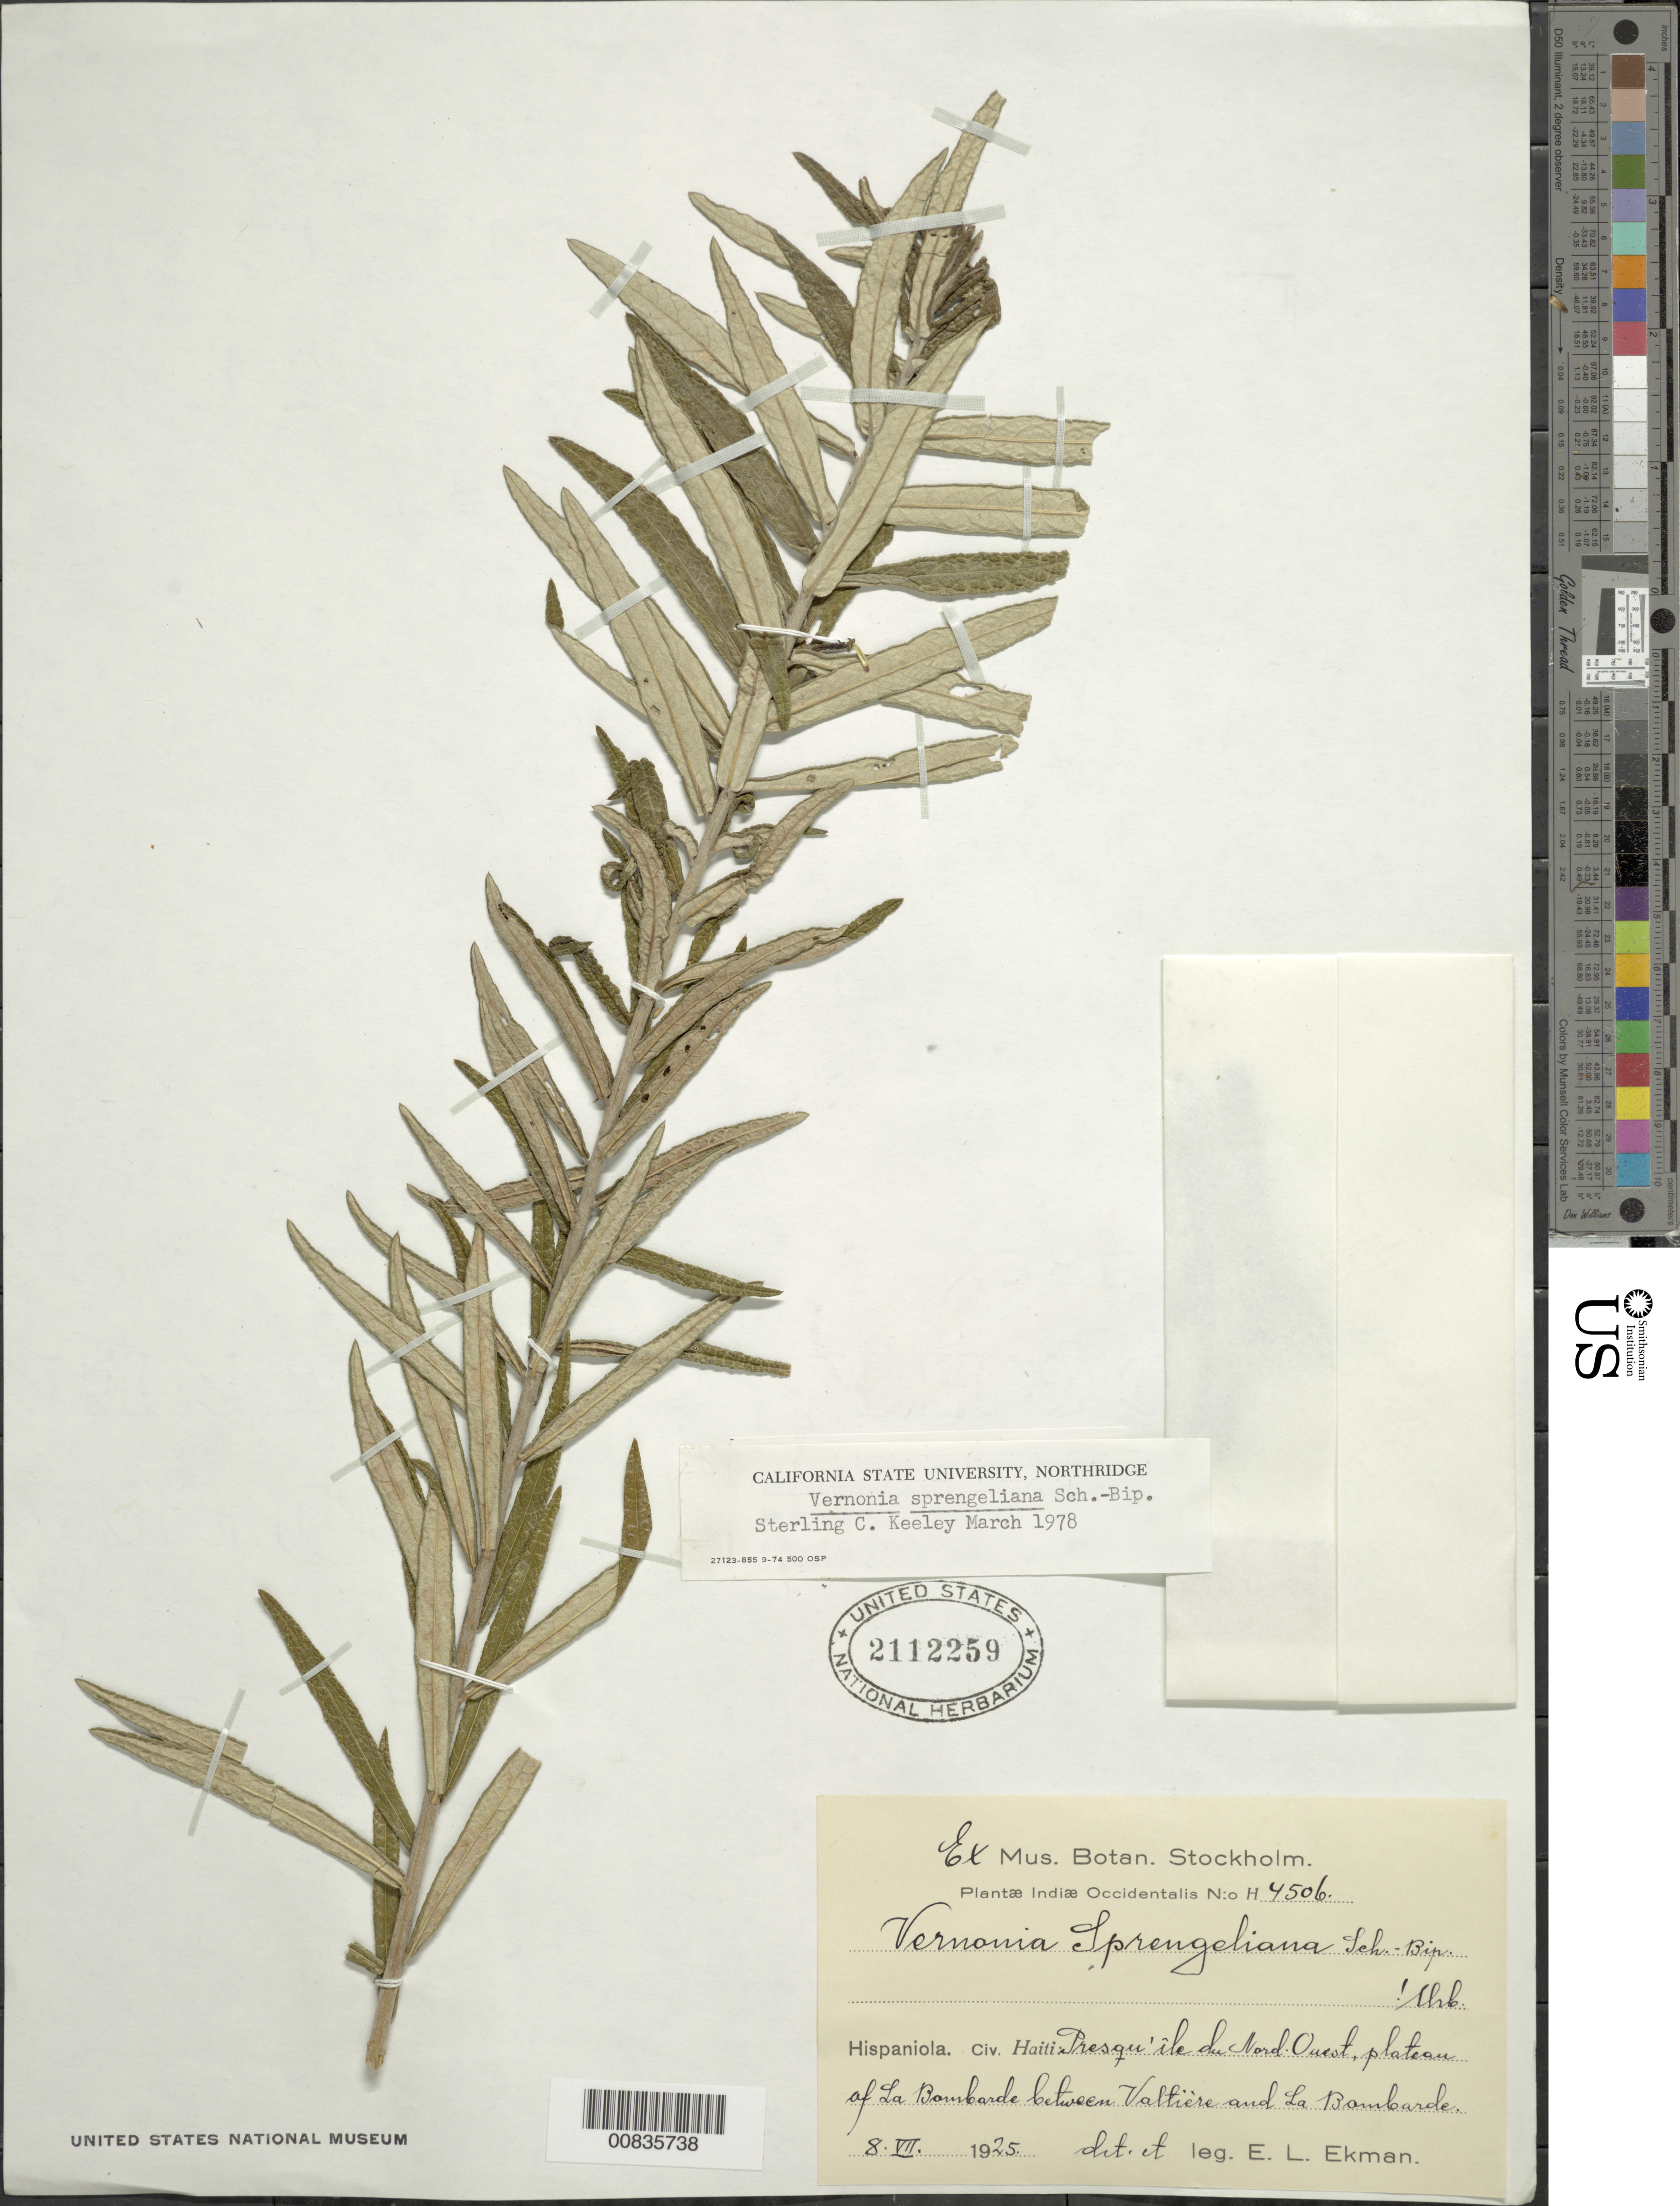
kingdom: Plantae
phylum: Tracheophyta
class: Magnoliopsida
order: Asterales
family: Asteraceae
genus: Lepidaploa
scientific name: Lepidaploa sprengeliana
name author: (Sch. Bip.) H. Rob.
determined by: Keeley, S. C.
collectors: E. L. Ekman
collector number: H 4506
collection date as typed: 08 Jul 1925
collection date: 1925-07-08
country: Haiti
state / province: Nord-Ouest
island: Hispaniola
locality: Plateau of La Bombarde between Valtière and La Bombarde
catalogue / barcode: US 2112259